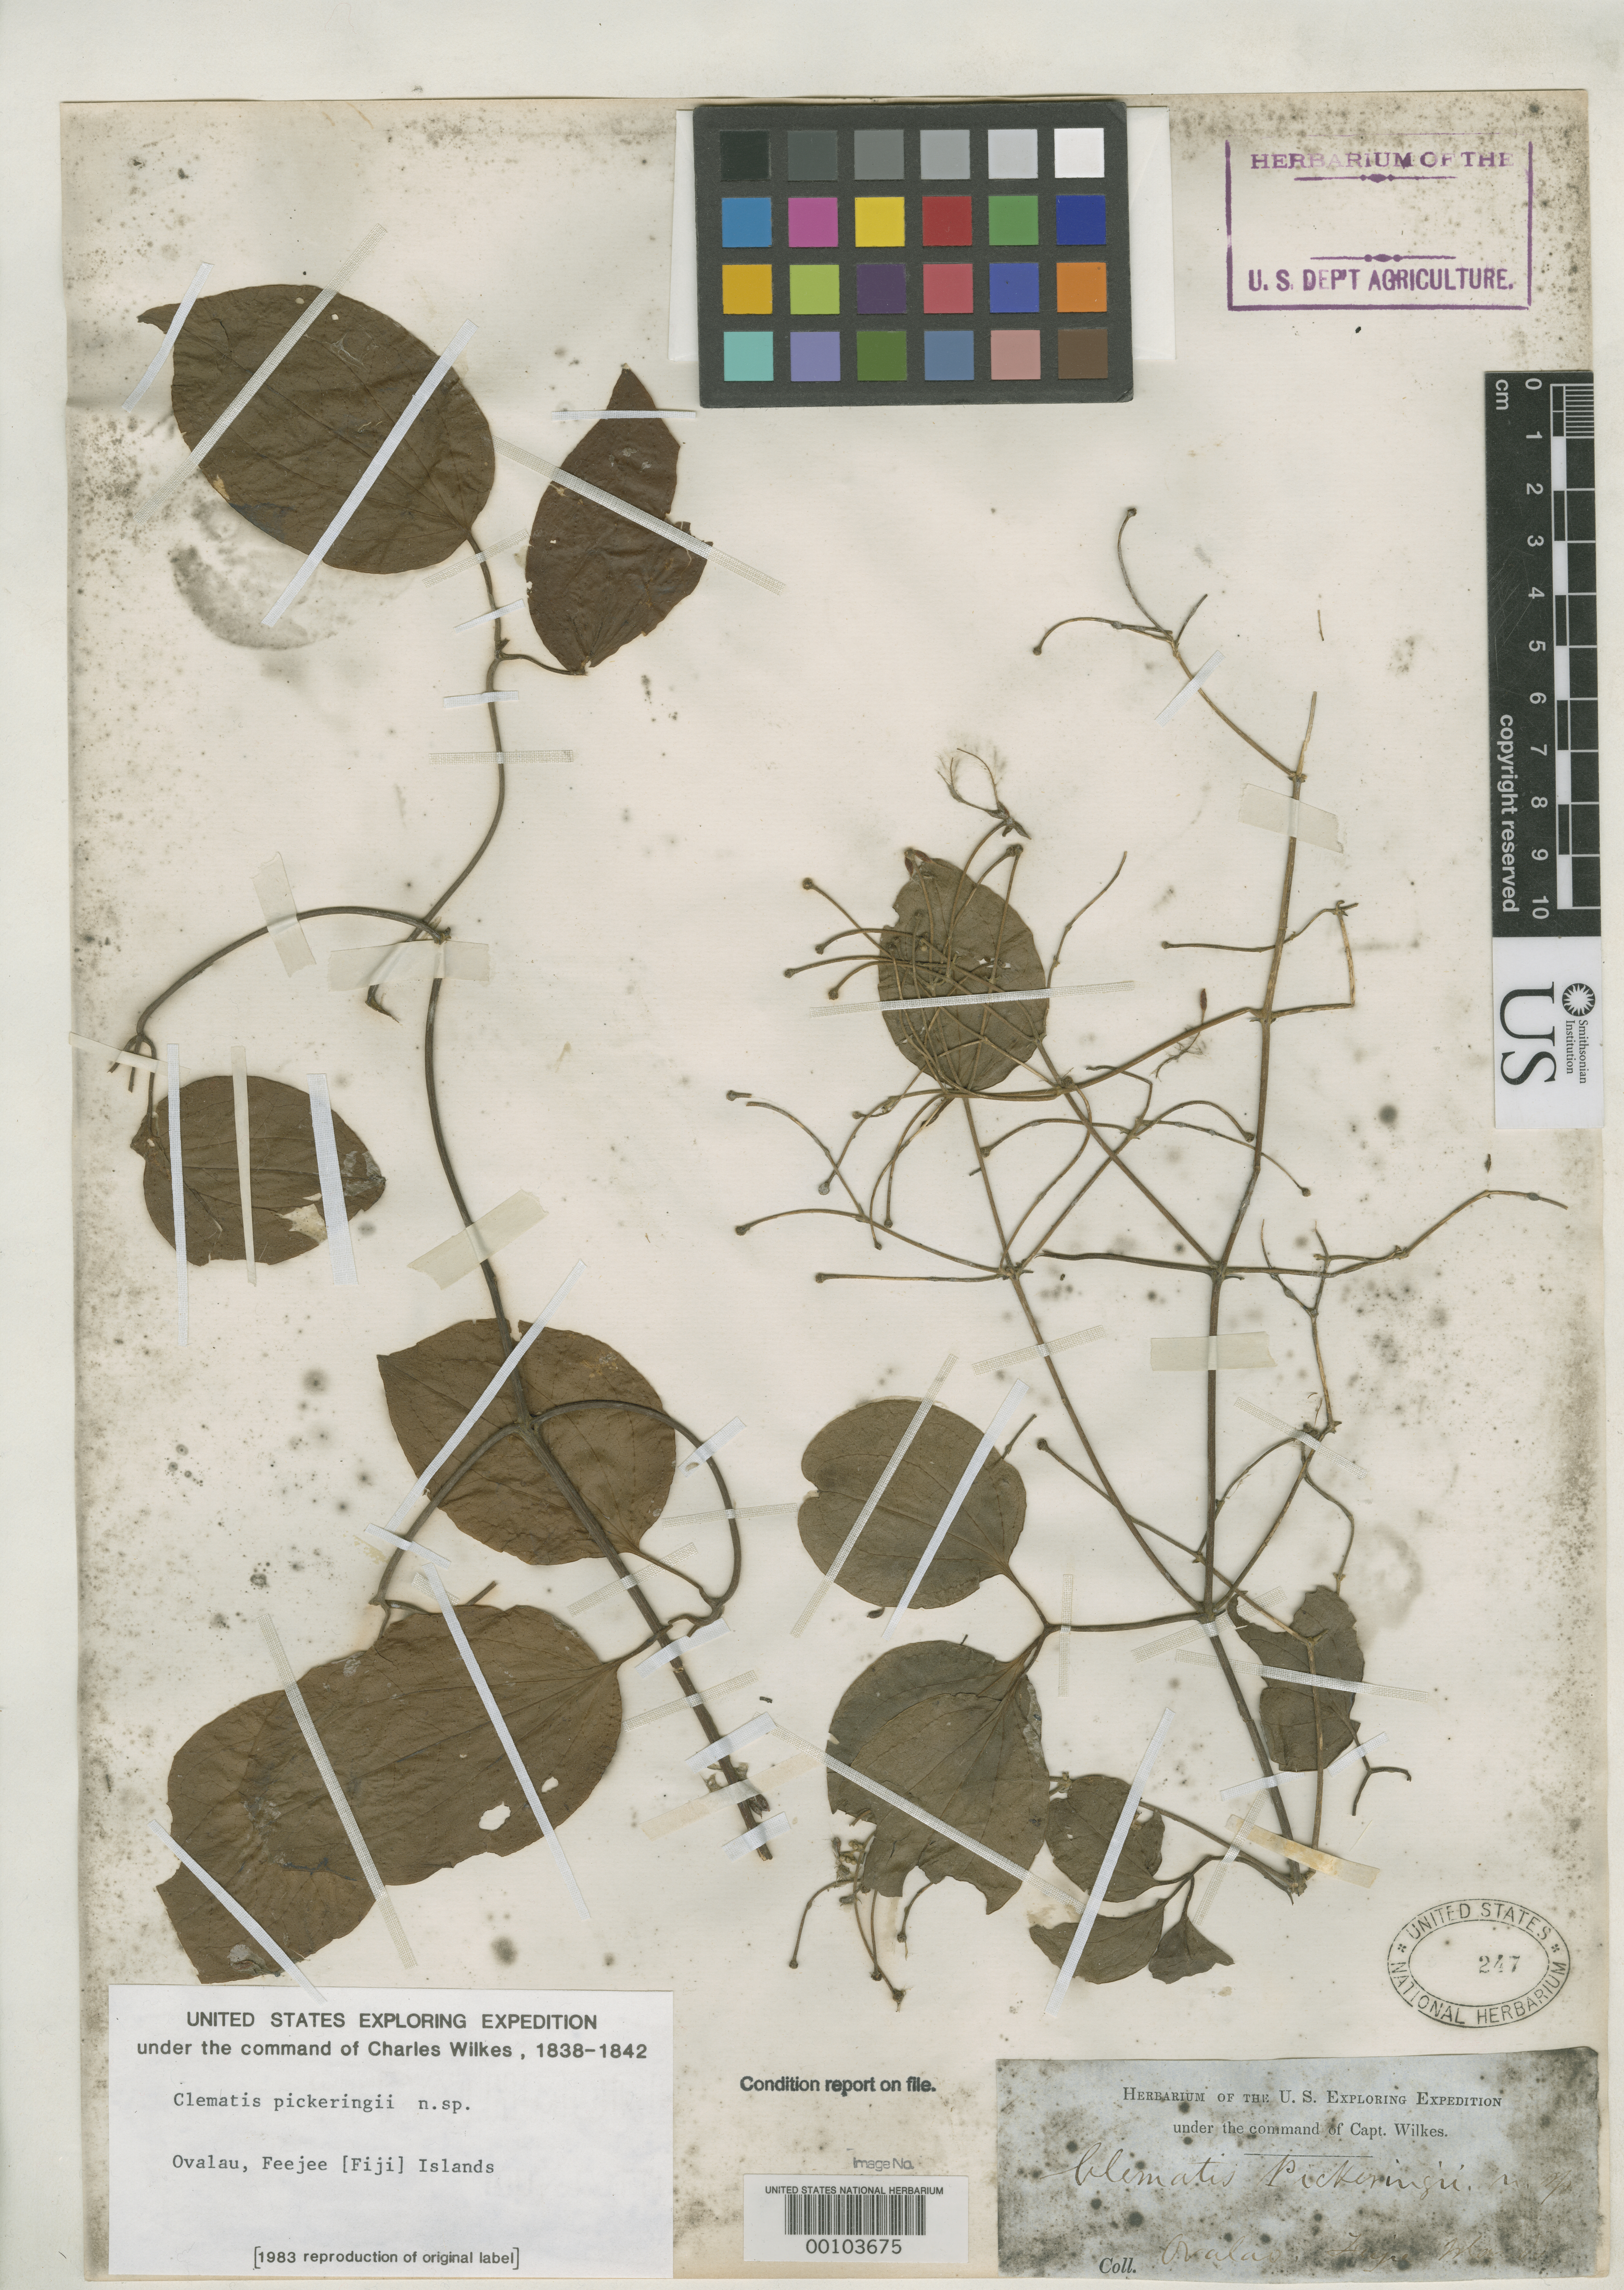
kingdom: Plantae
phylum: Tracheophyta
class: Magnoliopsida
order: Ranunculales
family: Ranunculaceae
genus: Clematis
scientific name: Clematis pickeringii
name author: A. Gray in Wilkes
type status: Holotype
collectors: Wilkes Explor. Exped.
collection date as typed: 1838 to -- --- 1842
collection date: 1838/1842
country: Fiji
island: Ovalau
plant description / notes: Holotype according to A.C. Smith in Fl. Vitensis Nova 2:152. 1981.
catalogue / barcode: US 247